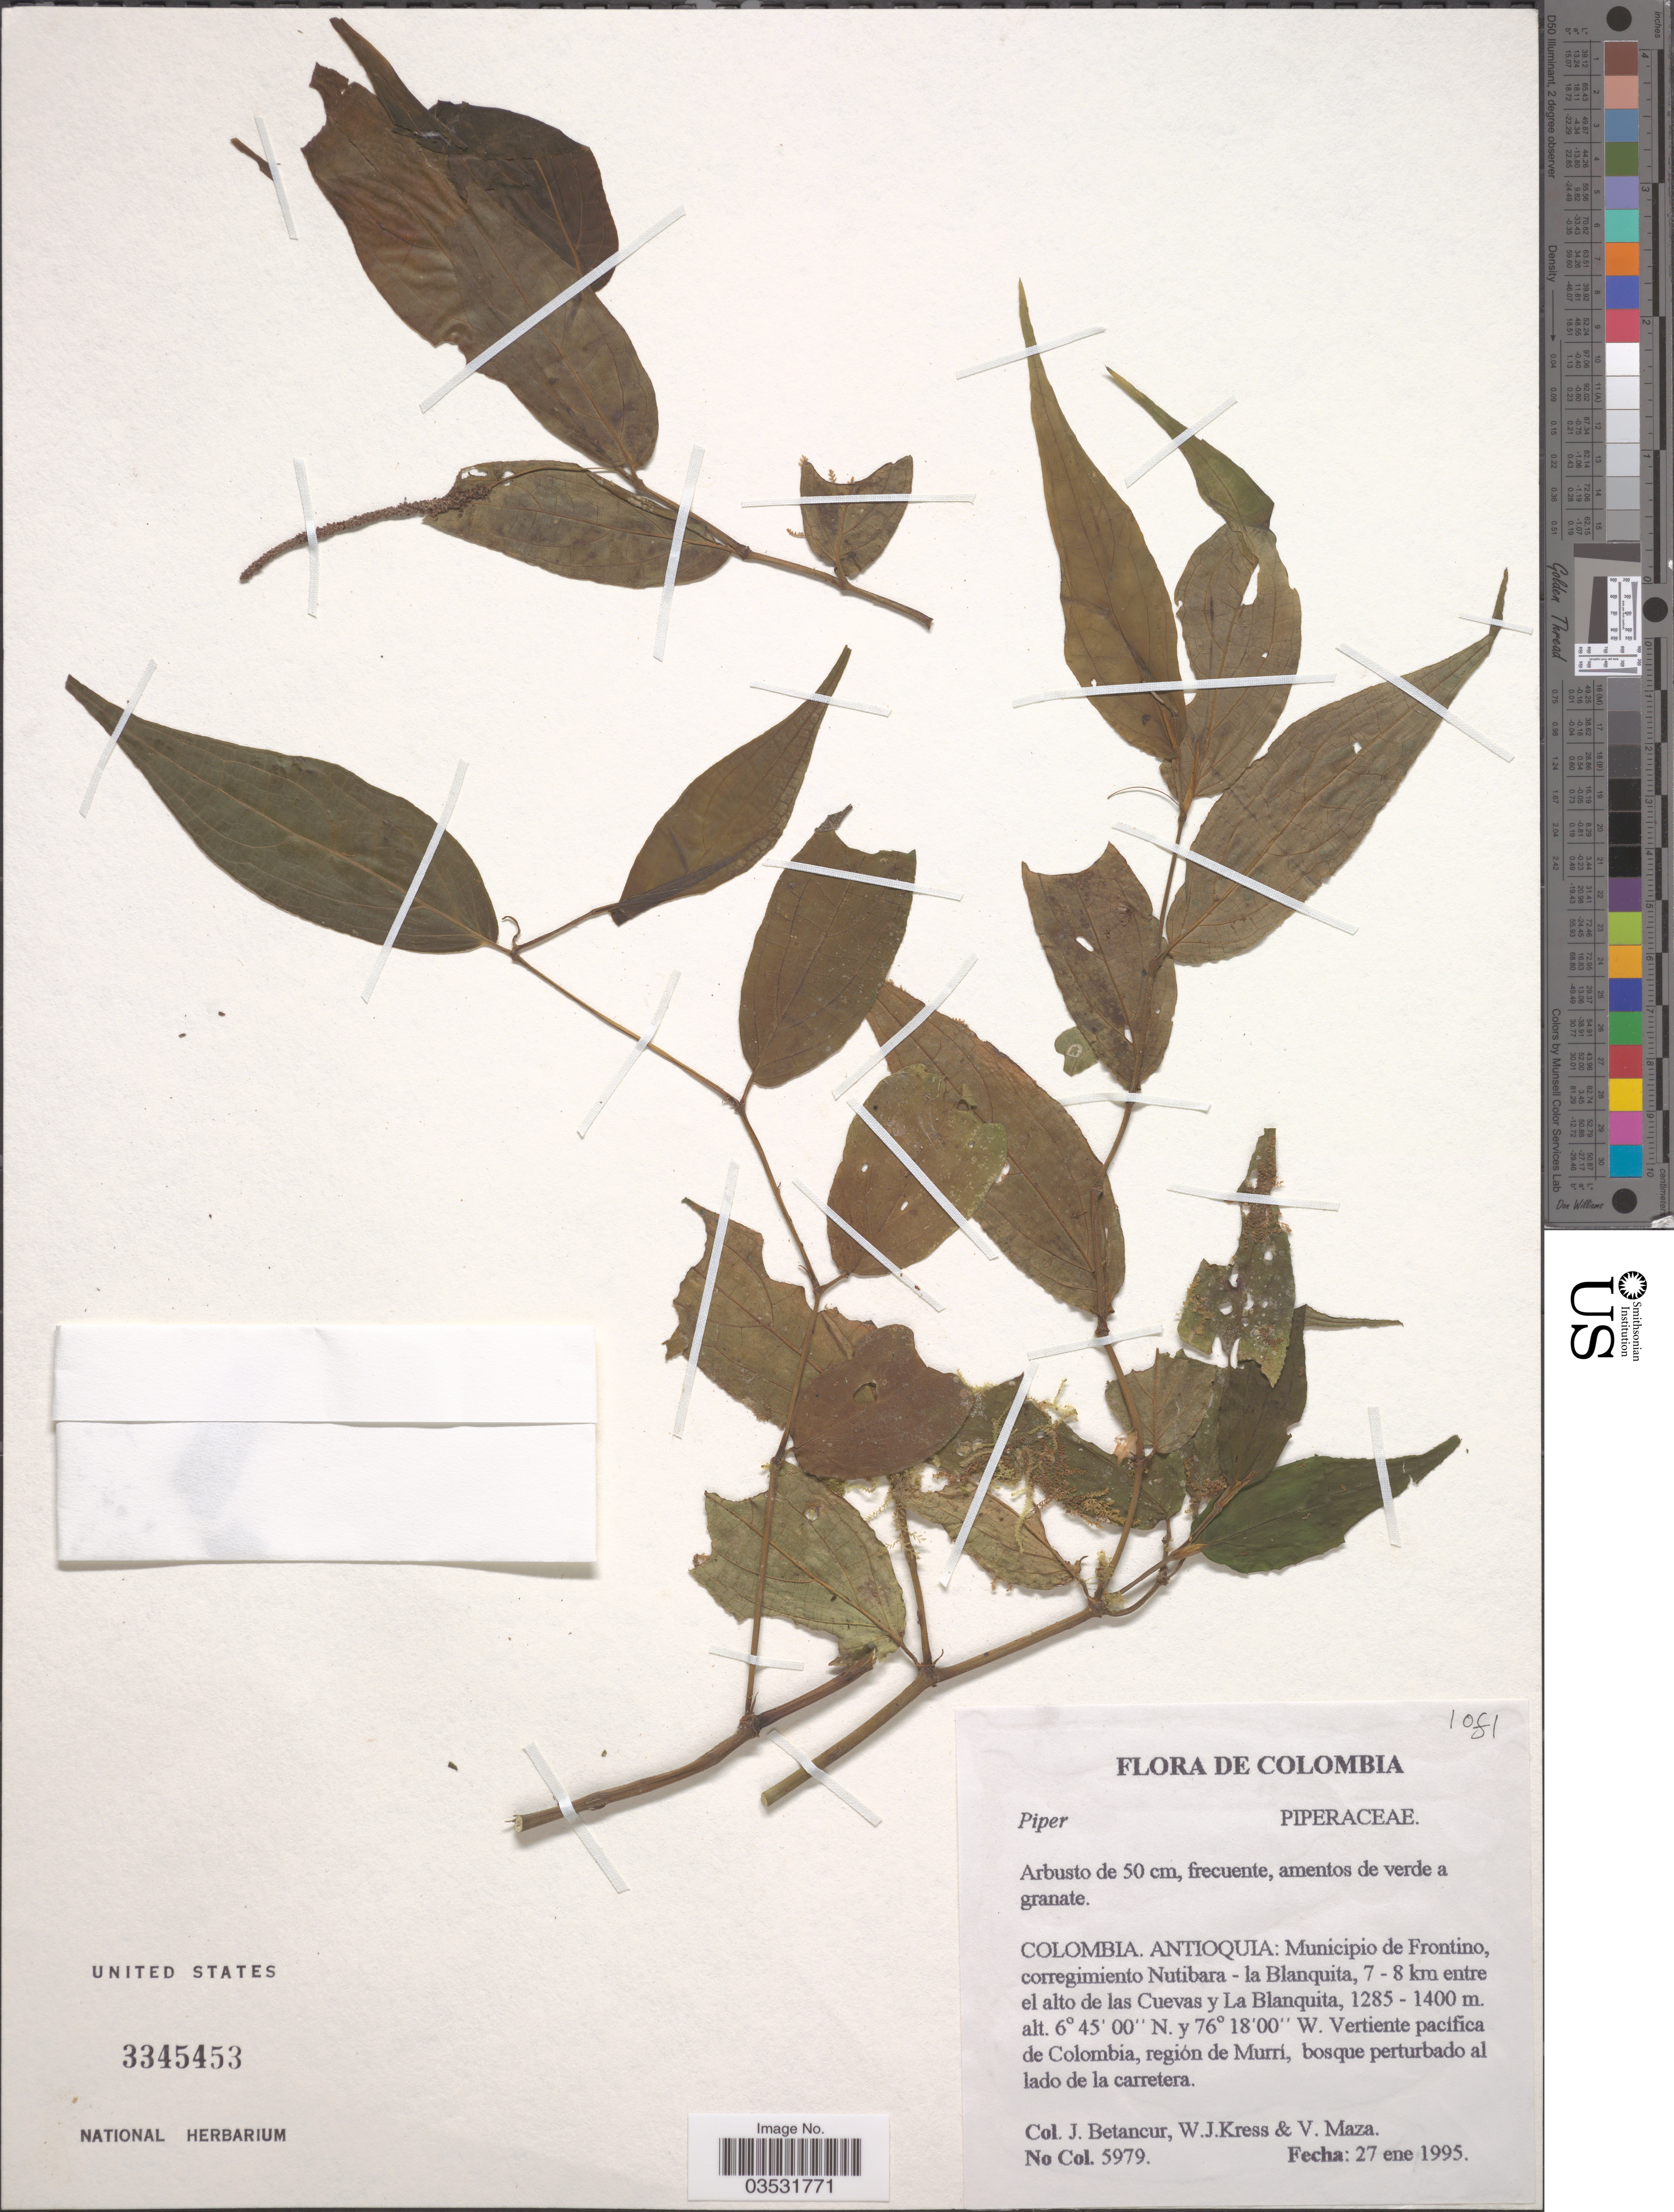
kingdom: Plantae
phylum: Tracheophyta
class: Magnoliopsida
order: Piperales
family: Piperaceae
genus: Piper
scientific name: Piper sp.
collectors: J. Betancur, W. J. Kress & V. Maza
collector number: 5979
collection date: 1995-01-27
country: Colombia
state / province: Antioquia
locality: Municipio de Frontino, corregimiento Nutibara - la Blanquita, 7-8 km entre el alto de las Cuevas y La Blanquita. Vertiente pacífica de Colombia, región de Murrí.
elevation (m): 1285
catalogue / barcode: US 3345453